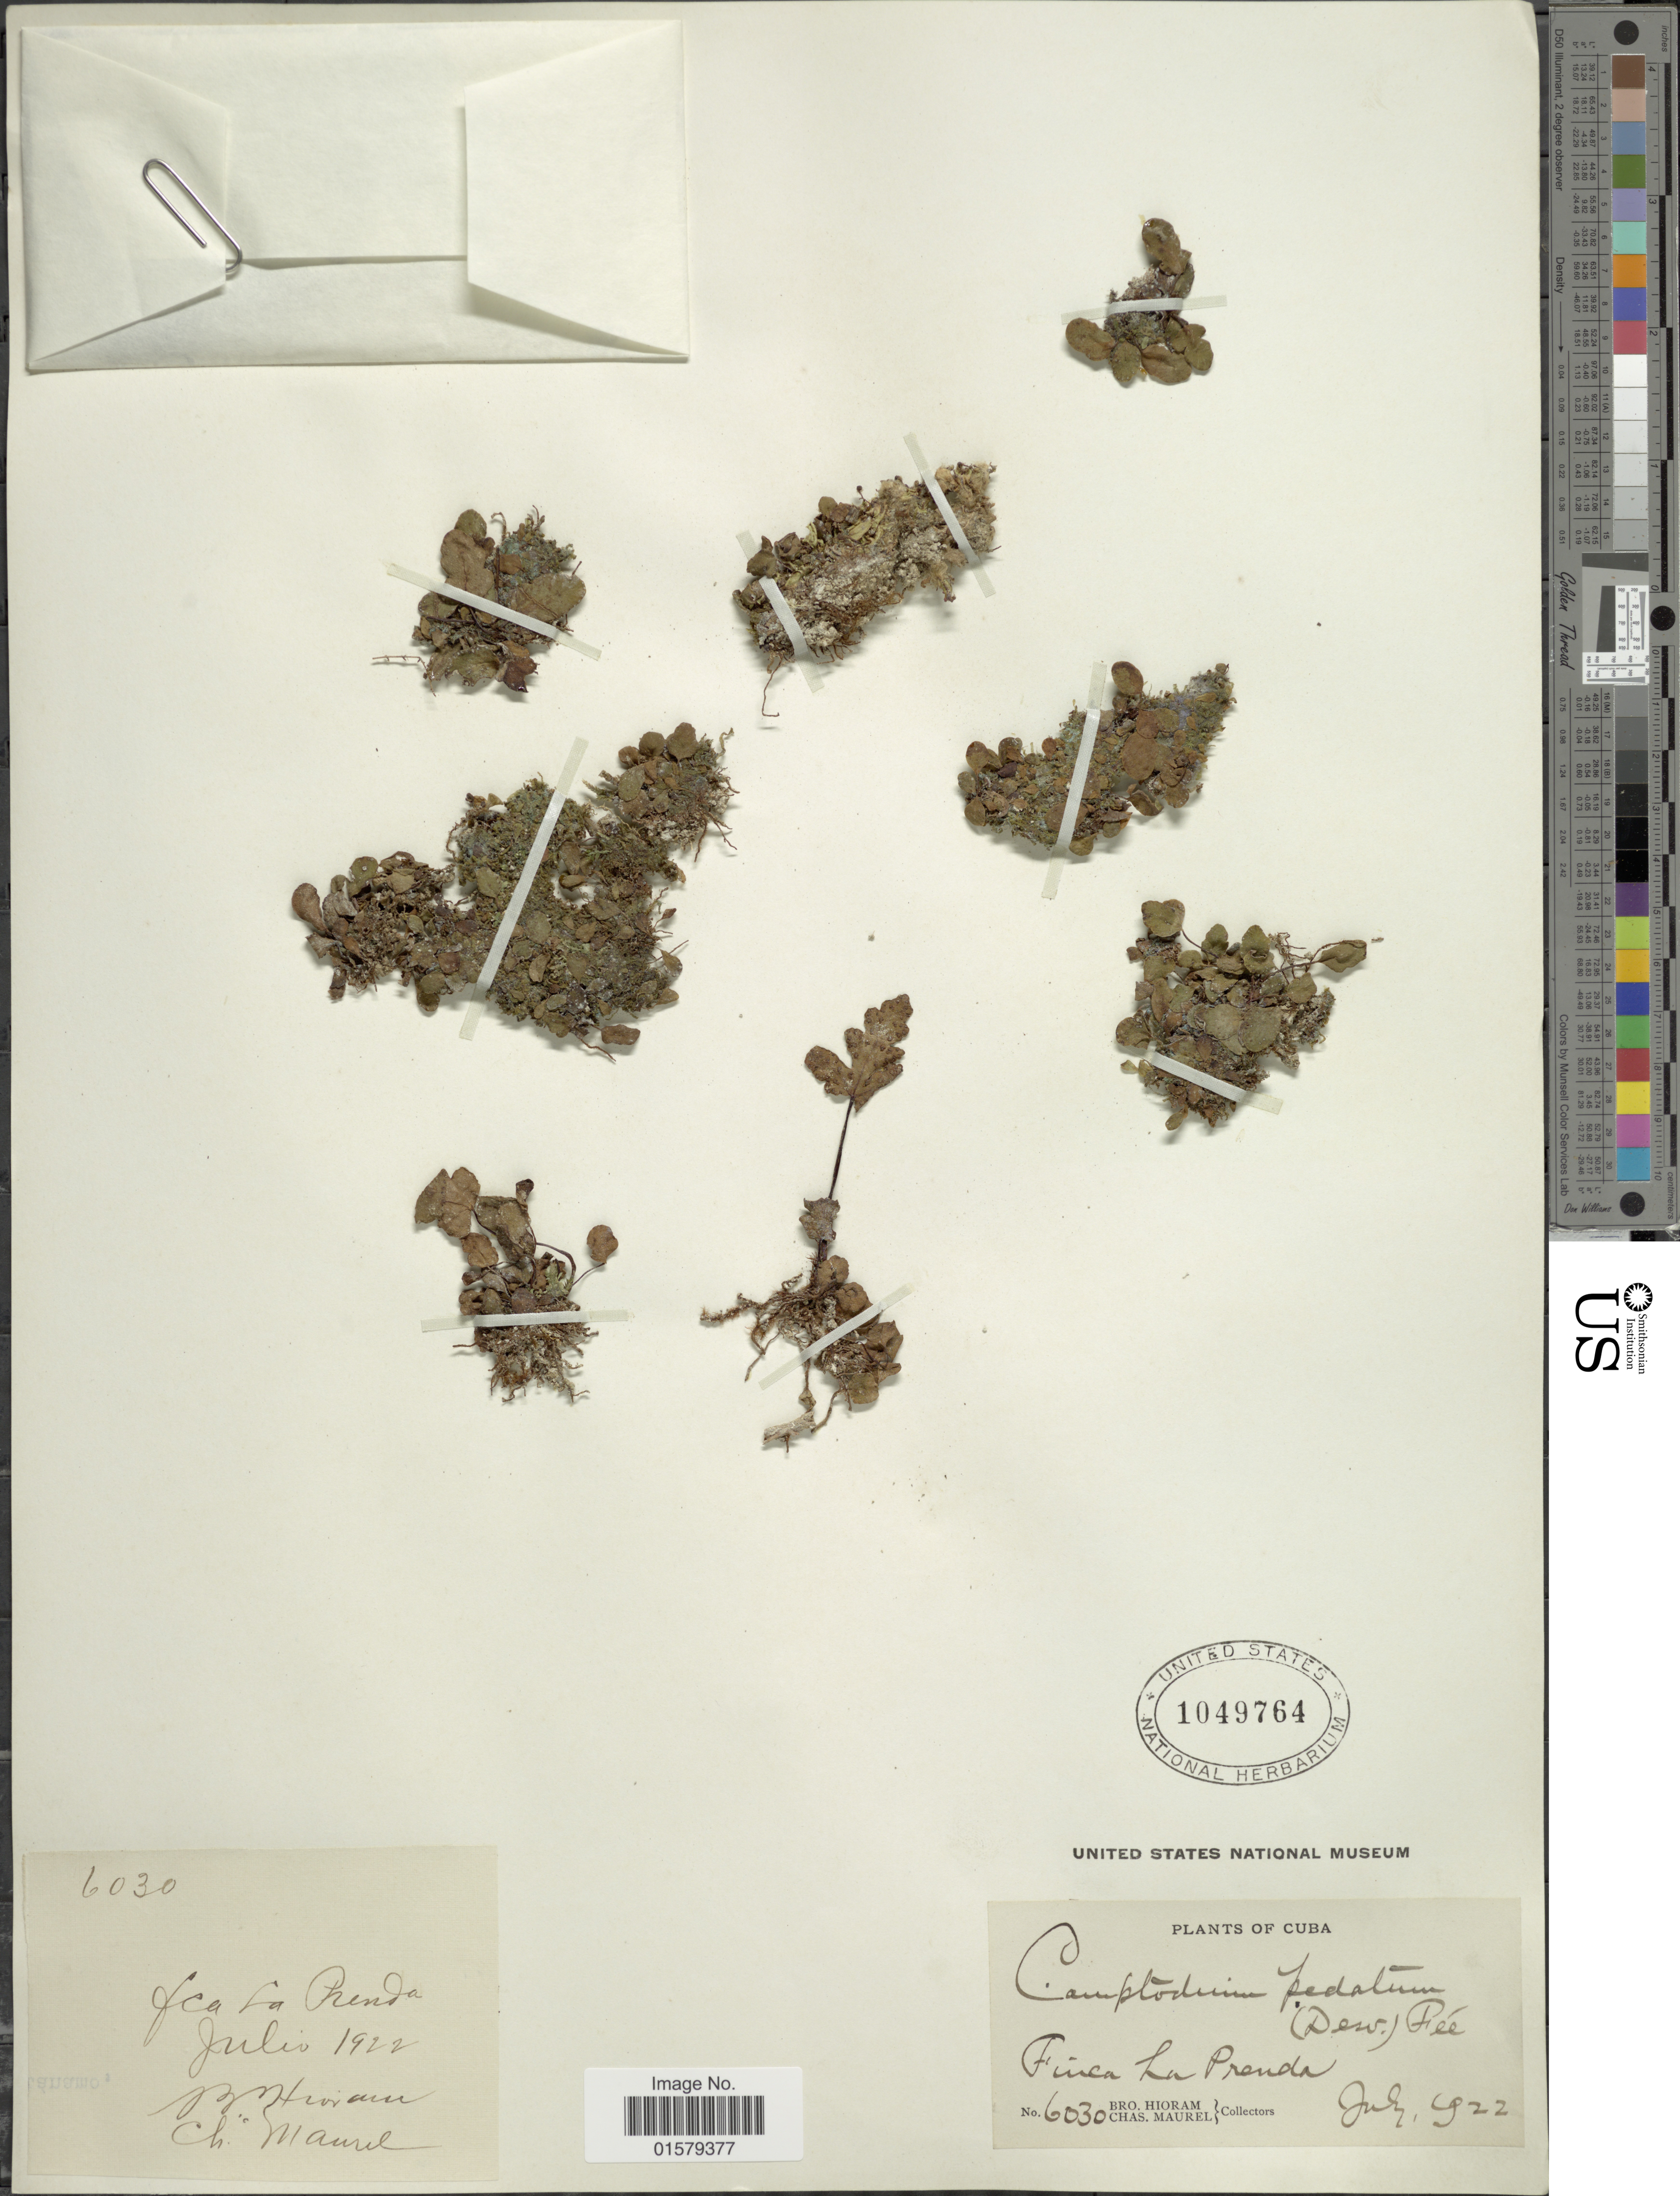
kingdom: Plantae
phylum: Tracheophyta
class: Polypodiopsida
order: Polypodiales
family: Tectariaceae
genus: Tectaria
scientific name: Tectaria pedata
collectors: Bro. Hioram & C. Maurel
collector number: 6030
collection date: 1922-07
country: Cuba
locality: Finca La Prenda.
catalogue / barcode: US 1049764